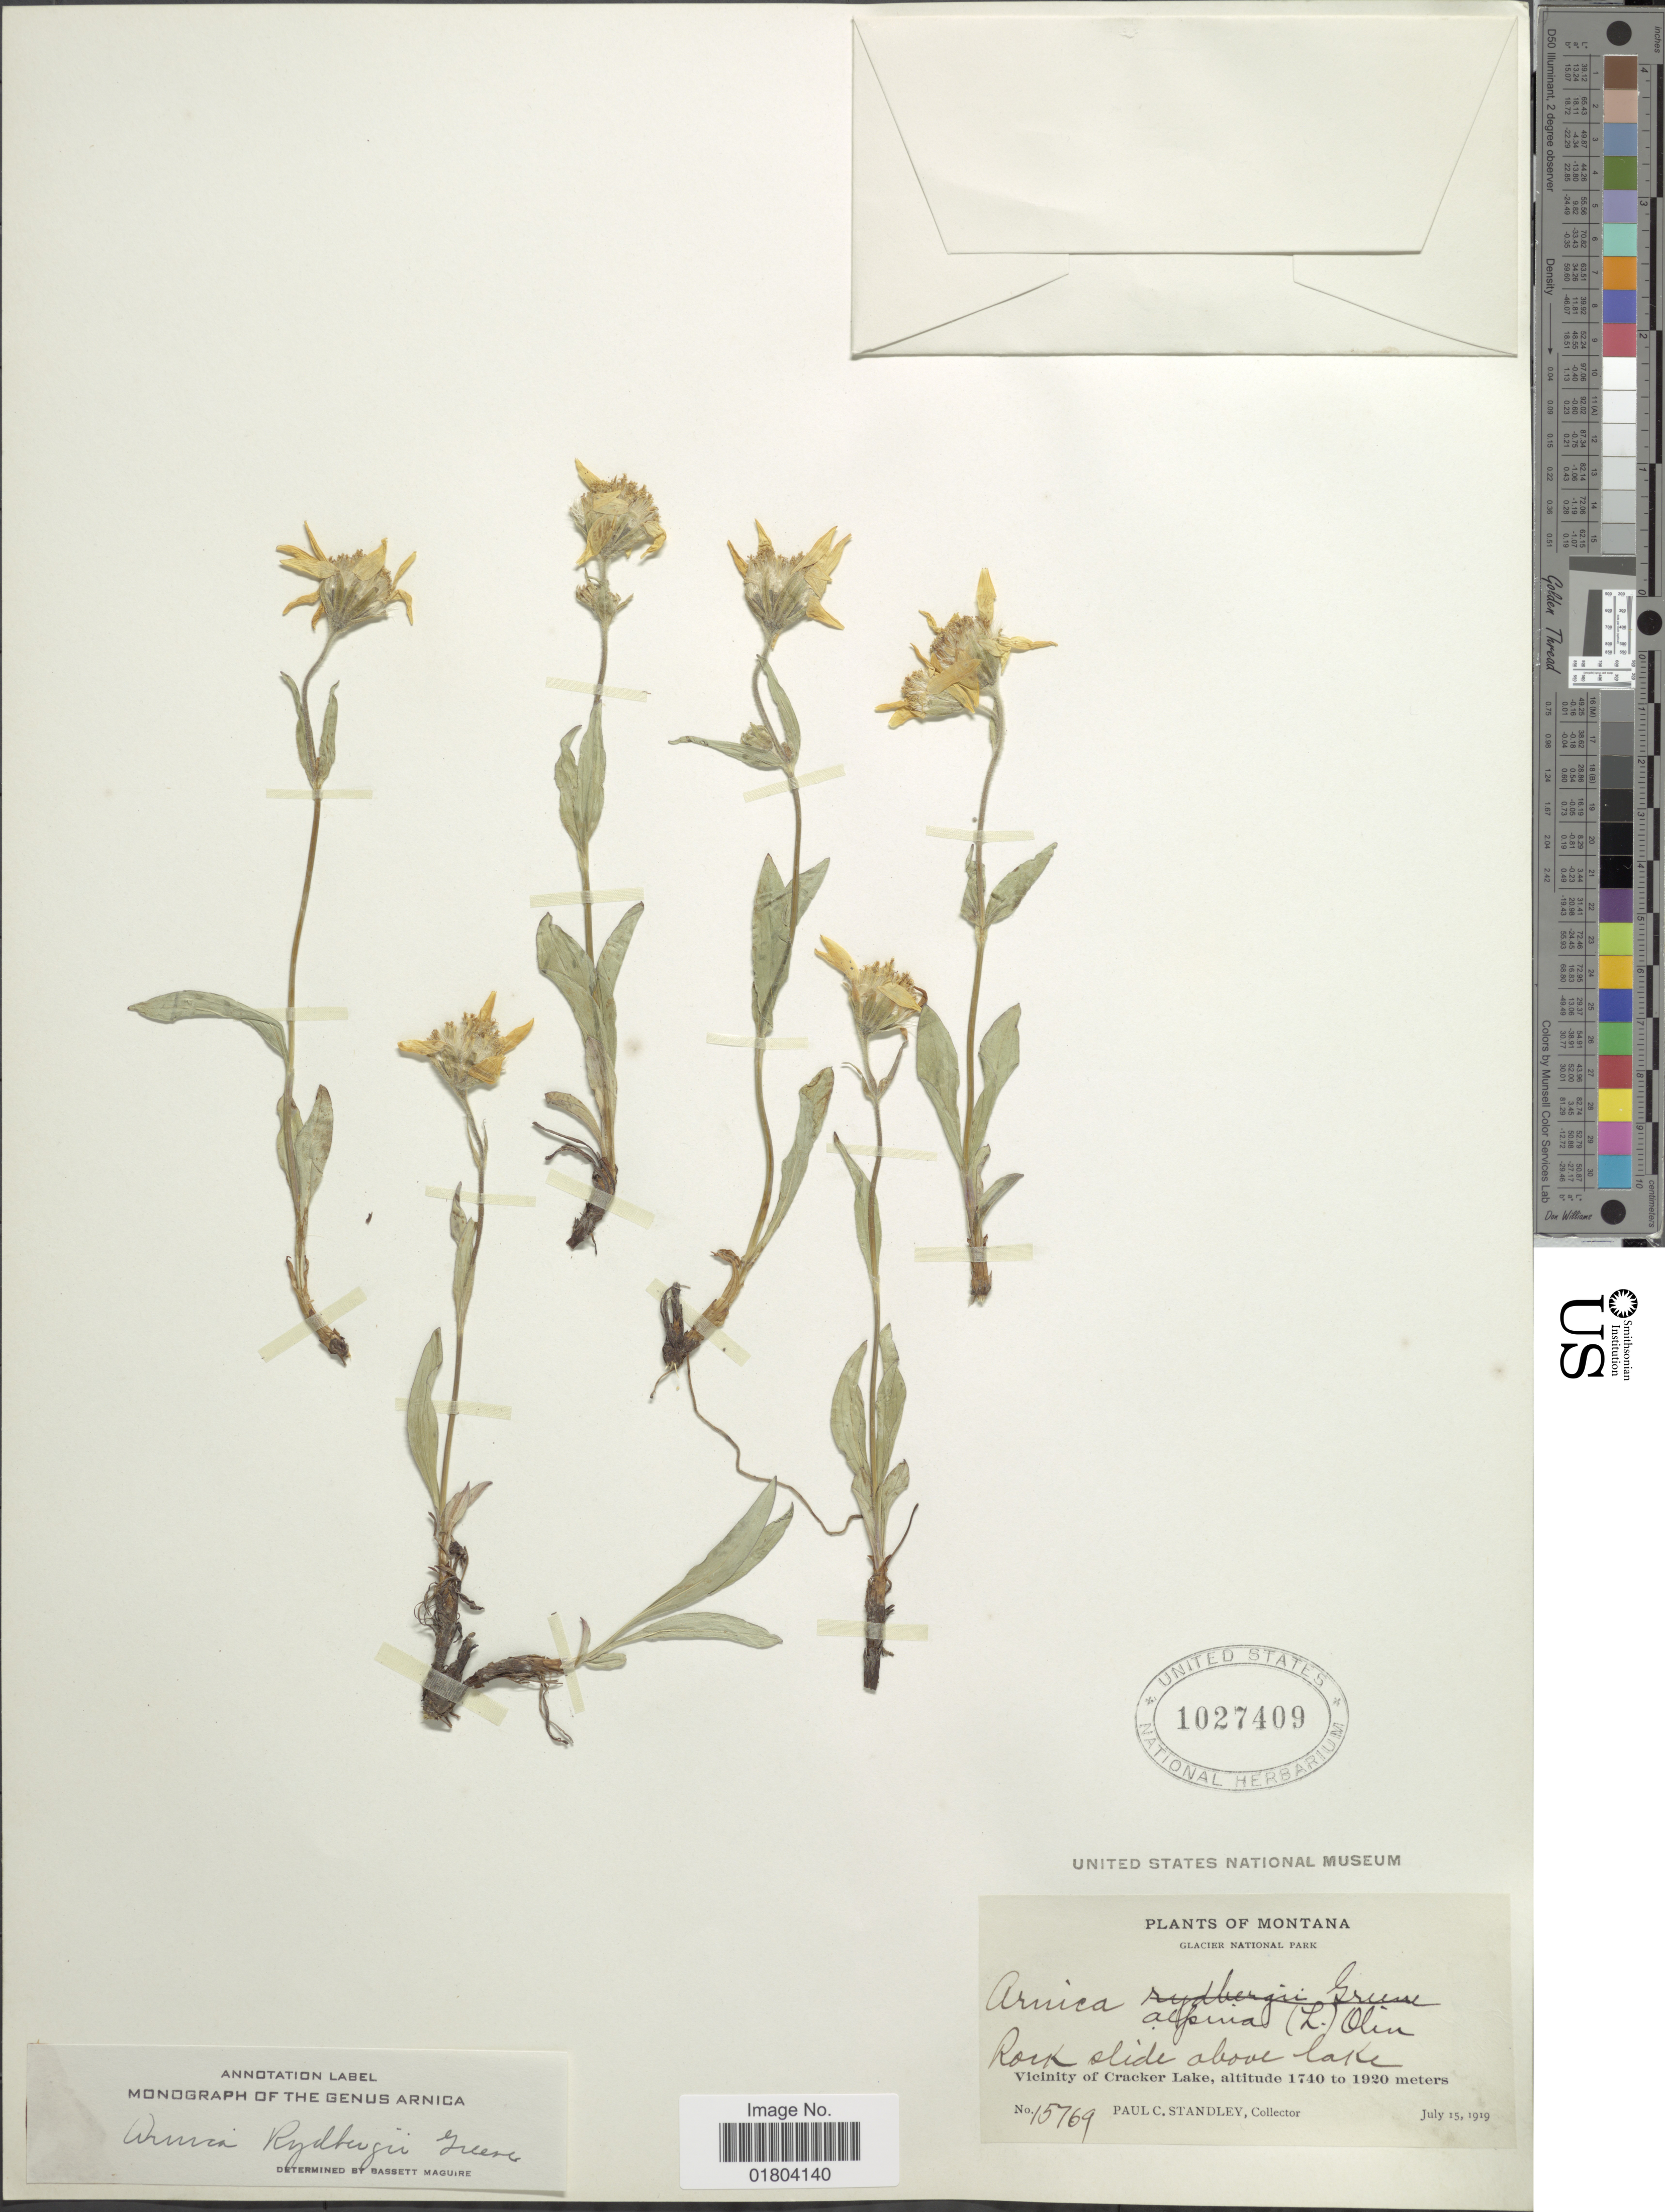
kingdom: Plantae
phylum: Tracheophyta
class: Magnoliopsida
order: Asterales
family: Asteraceae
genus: Arnica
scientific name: Arnica rydbergii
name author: Greene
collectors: P. C. Standley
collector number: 15769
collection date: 1919-07-15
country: United States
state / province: Montana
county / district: Glacier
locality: Glacier National Park,Rock slide above Lake, Vicinity of Cracker Lake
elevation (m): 1740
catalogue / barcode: US 1027409